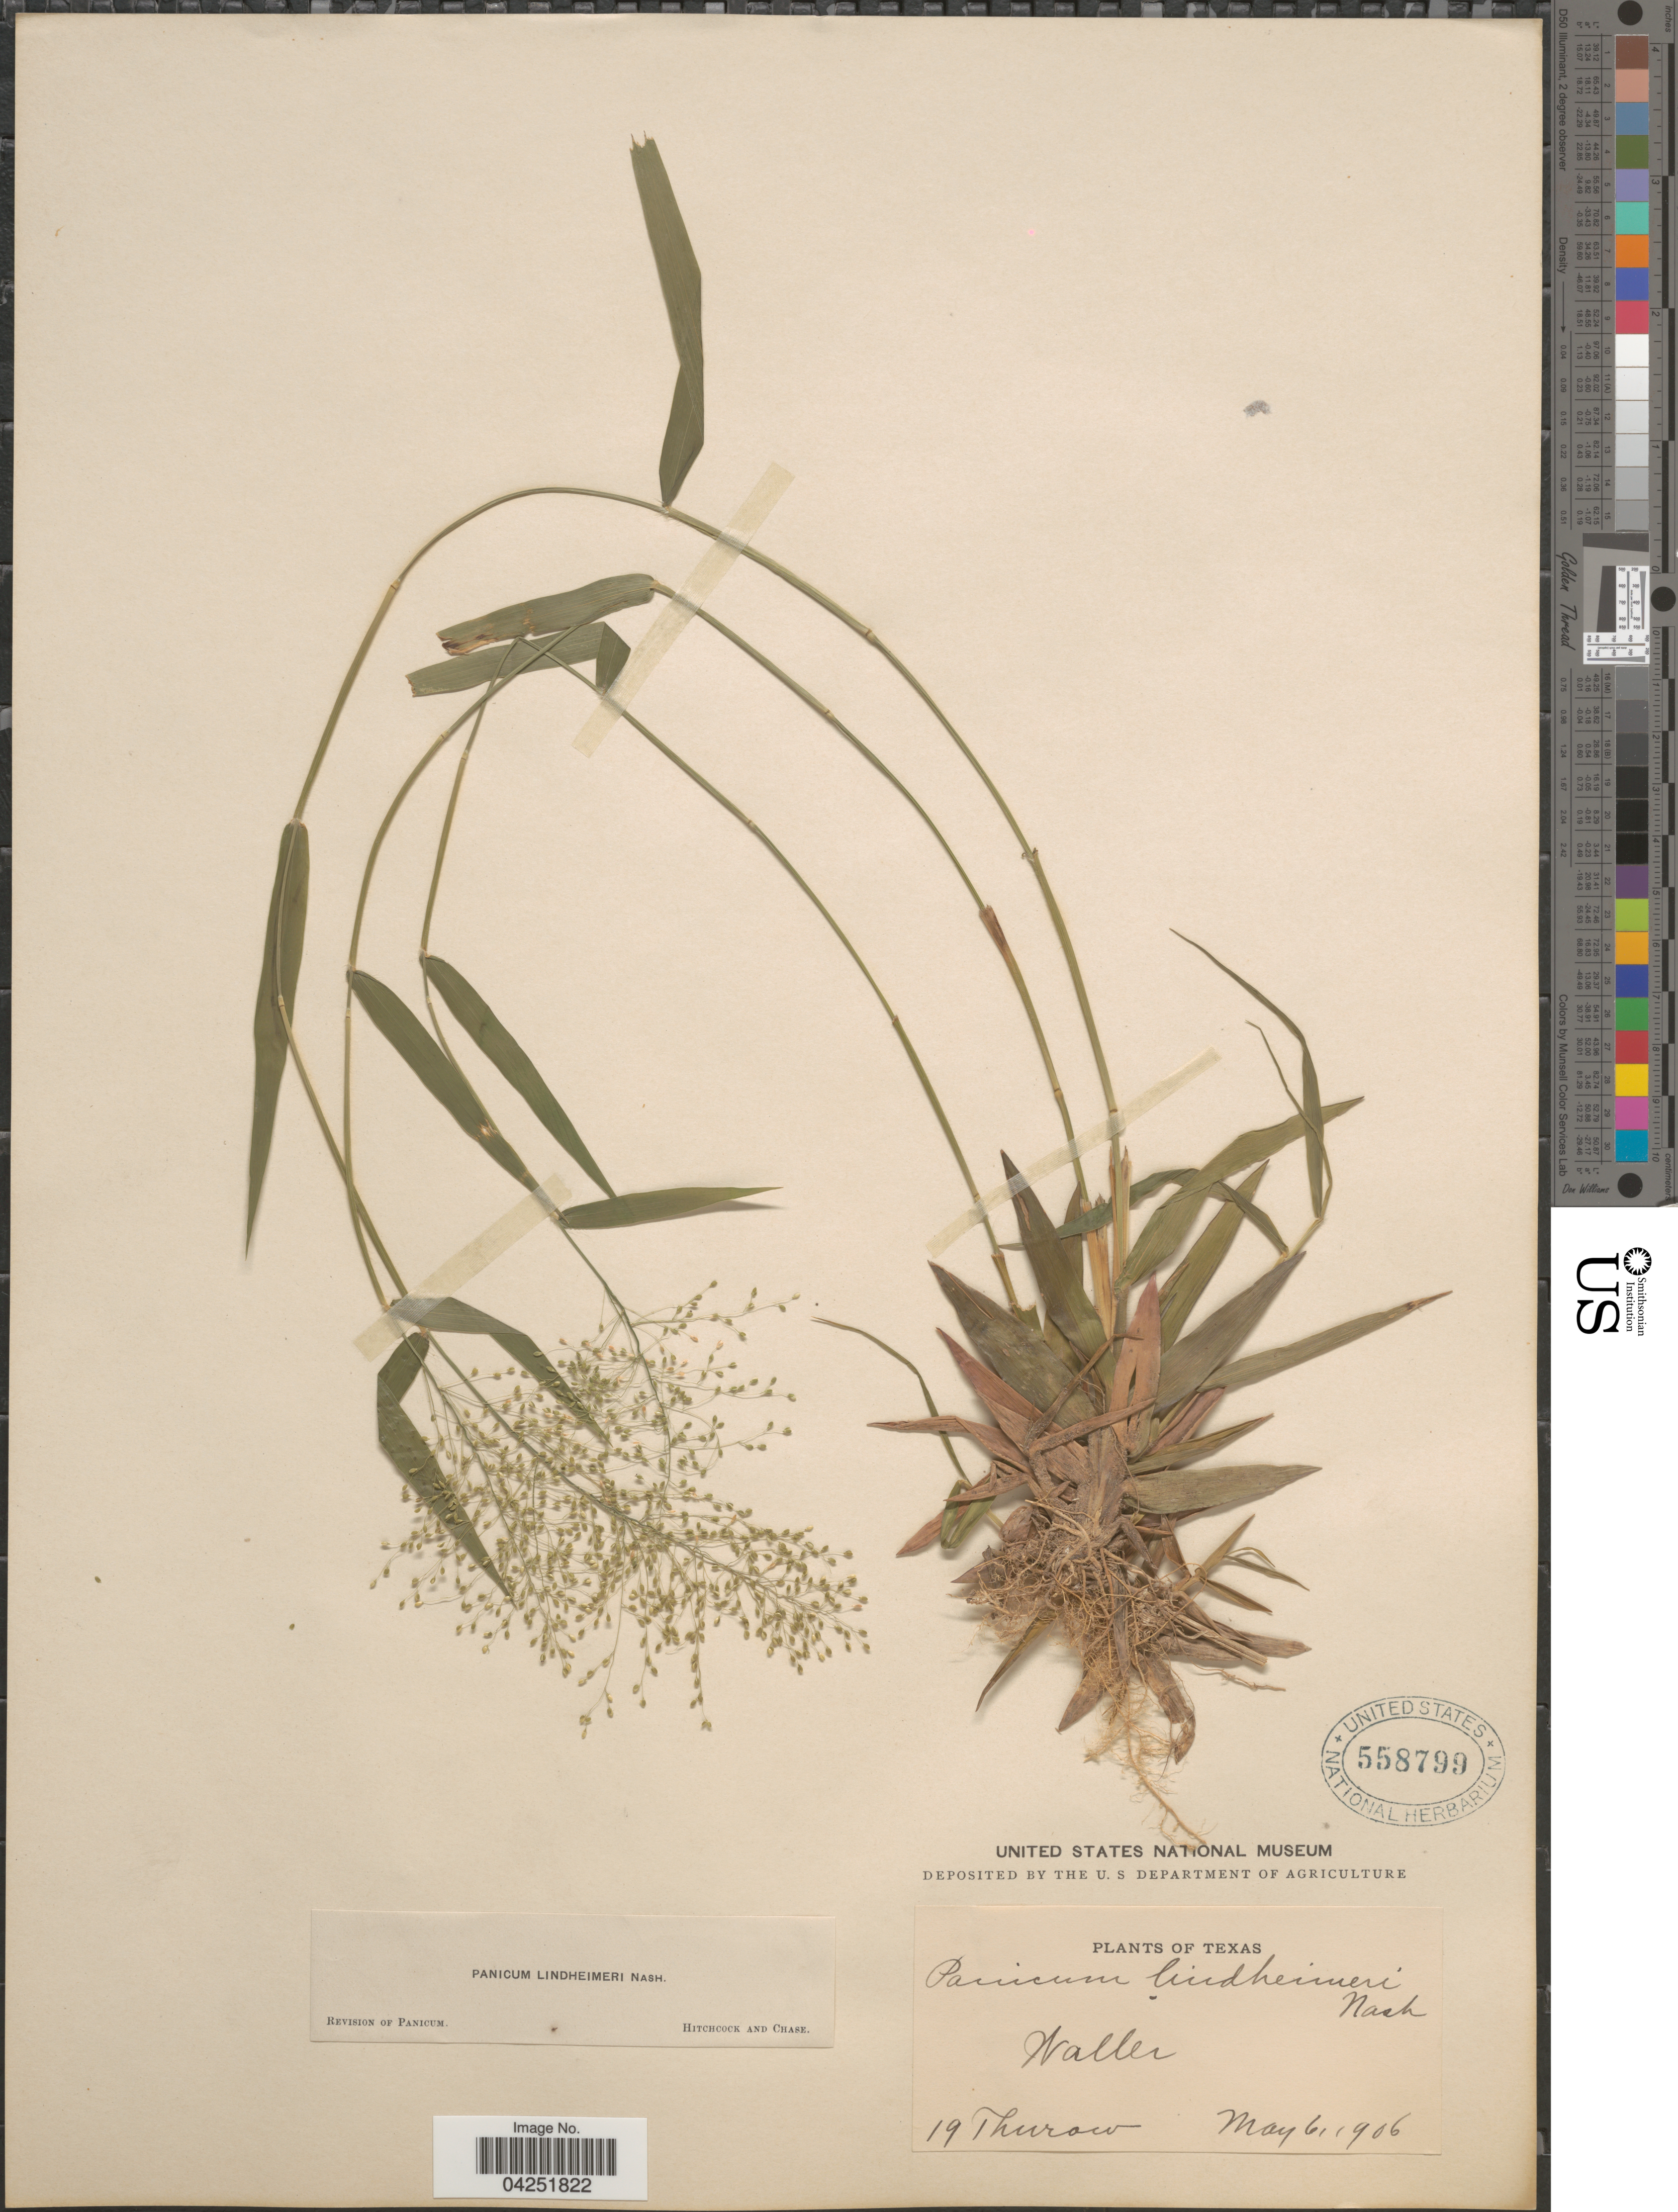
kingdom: Plantae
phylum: Tracheophyta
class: Liliopsida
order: Poales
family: Poaceae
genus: Dichanthelium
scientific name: Dichanthelium acuminatum var. lindheimeri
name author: (Nash) Gould & C.A. Clark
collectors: Thurow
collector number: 19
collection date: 1906-05-06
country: United States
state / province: Texas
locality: Waller.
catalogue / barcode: US 558799